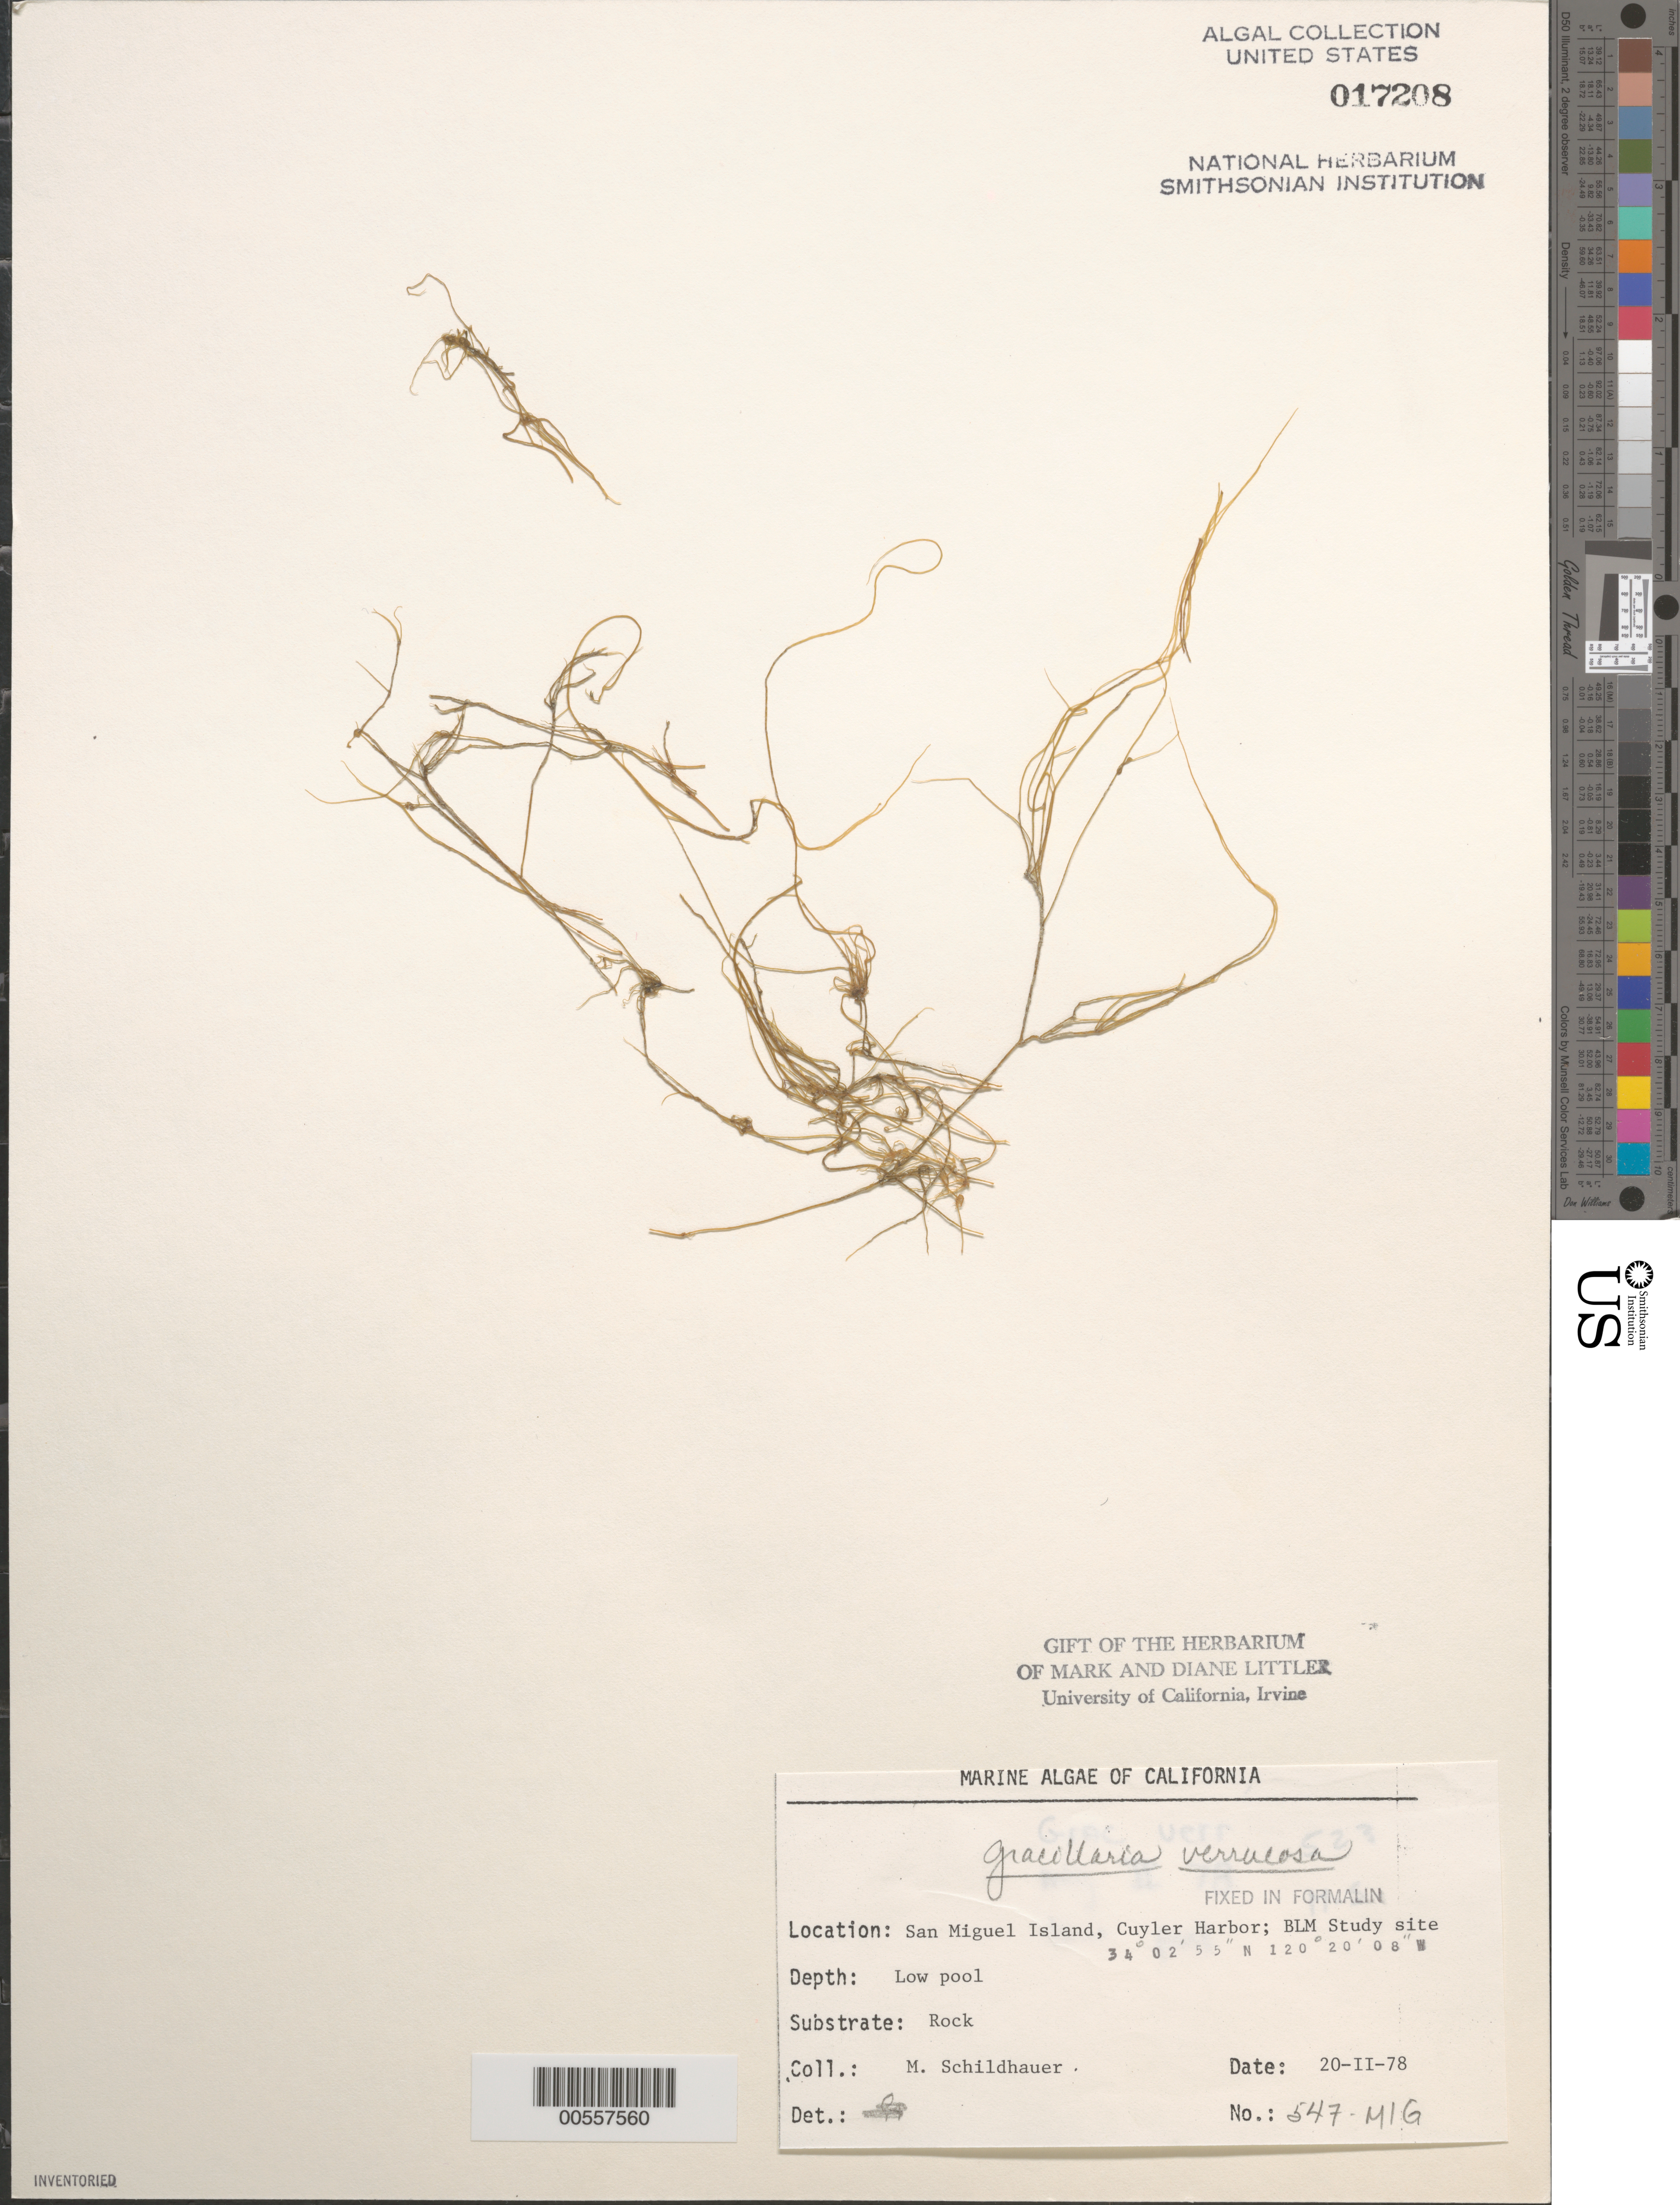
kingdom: Plantae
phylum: Rhodophyta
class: Florideophyceae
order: Gracilariales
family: Gracilariaceae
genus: Gracilariopsis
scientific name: Gracilariopsis longissima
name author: (S.G. Gmel.) Steentoft et al.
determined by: Algae name updating Project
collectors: M. Schildhauer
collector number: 547-mig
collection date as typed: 20 Feb 1978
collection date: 1978-02-20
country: United States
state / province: California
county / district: Santa Barbara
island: San Miguel Island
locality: Cuyler Harbor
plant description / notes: BLM-SOCALBIGHT Rocky Intertidal Survey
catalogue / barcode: US 17208